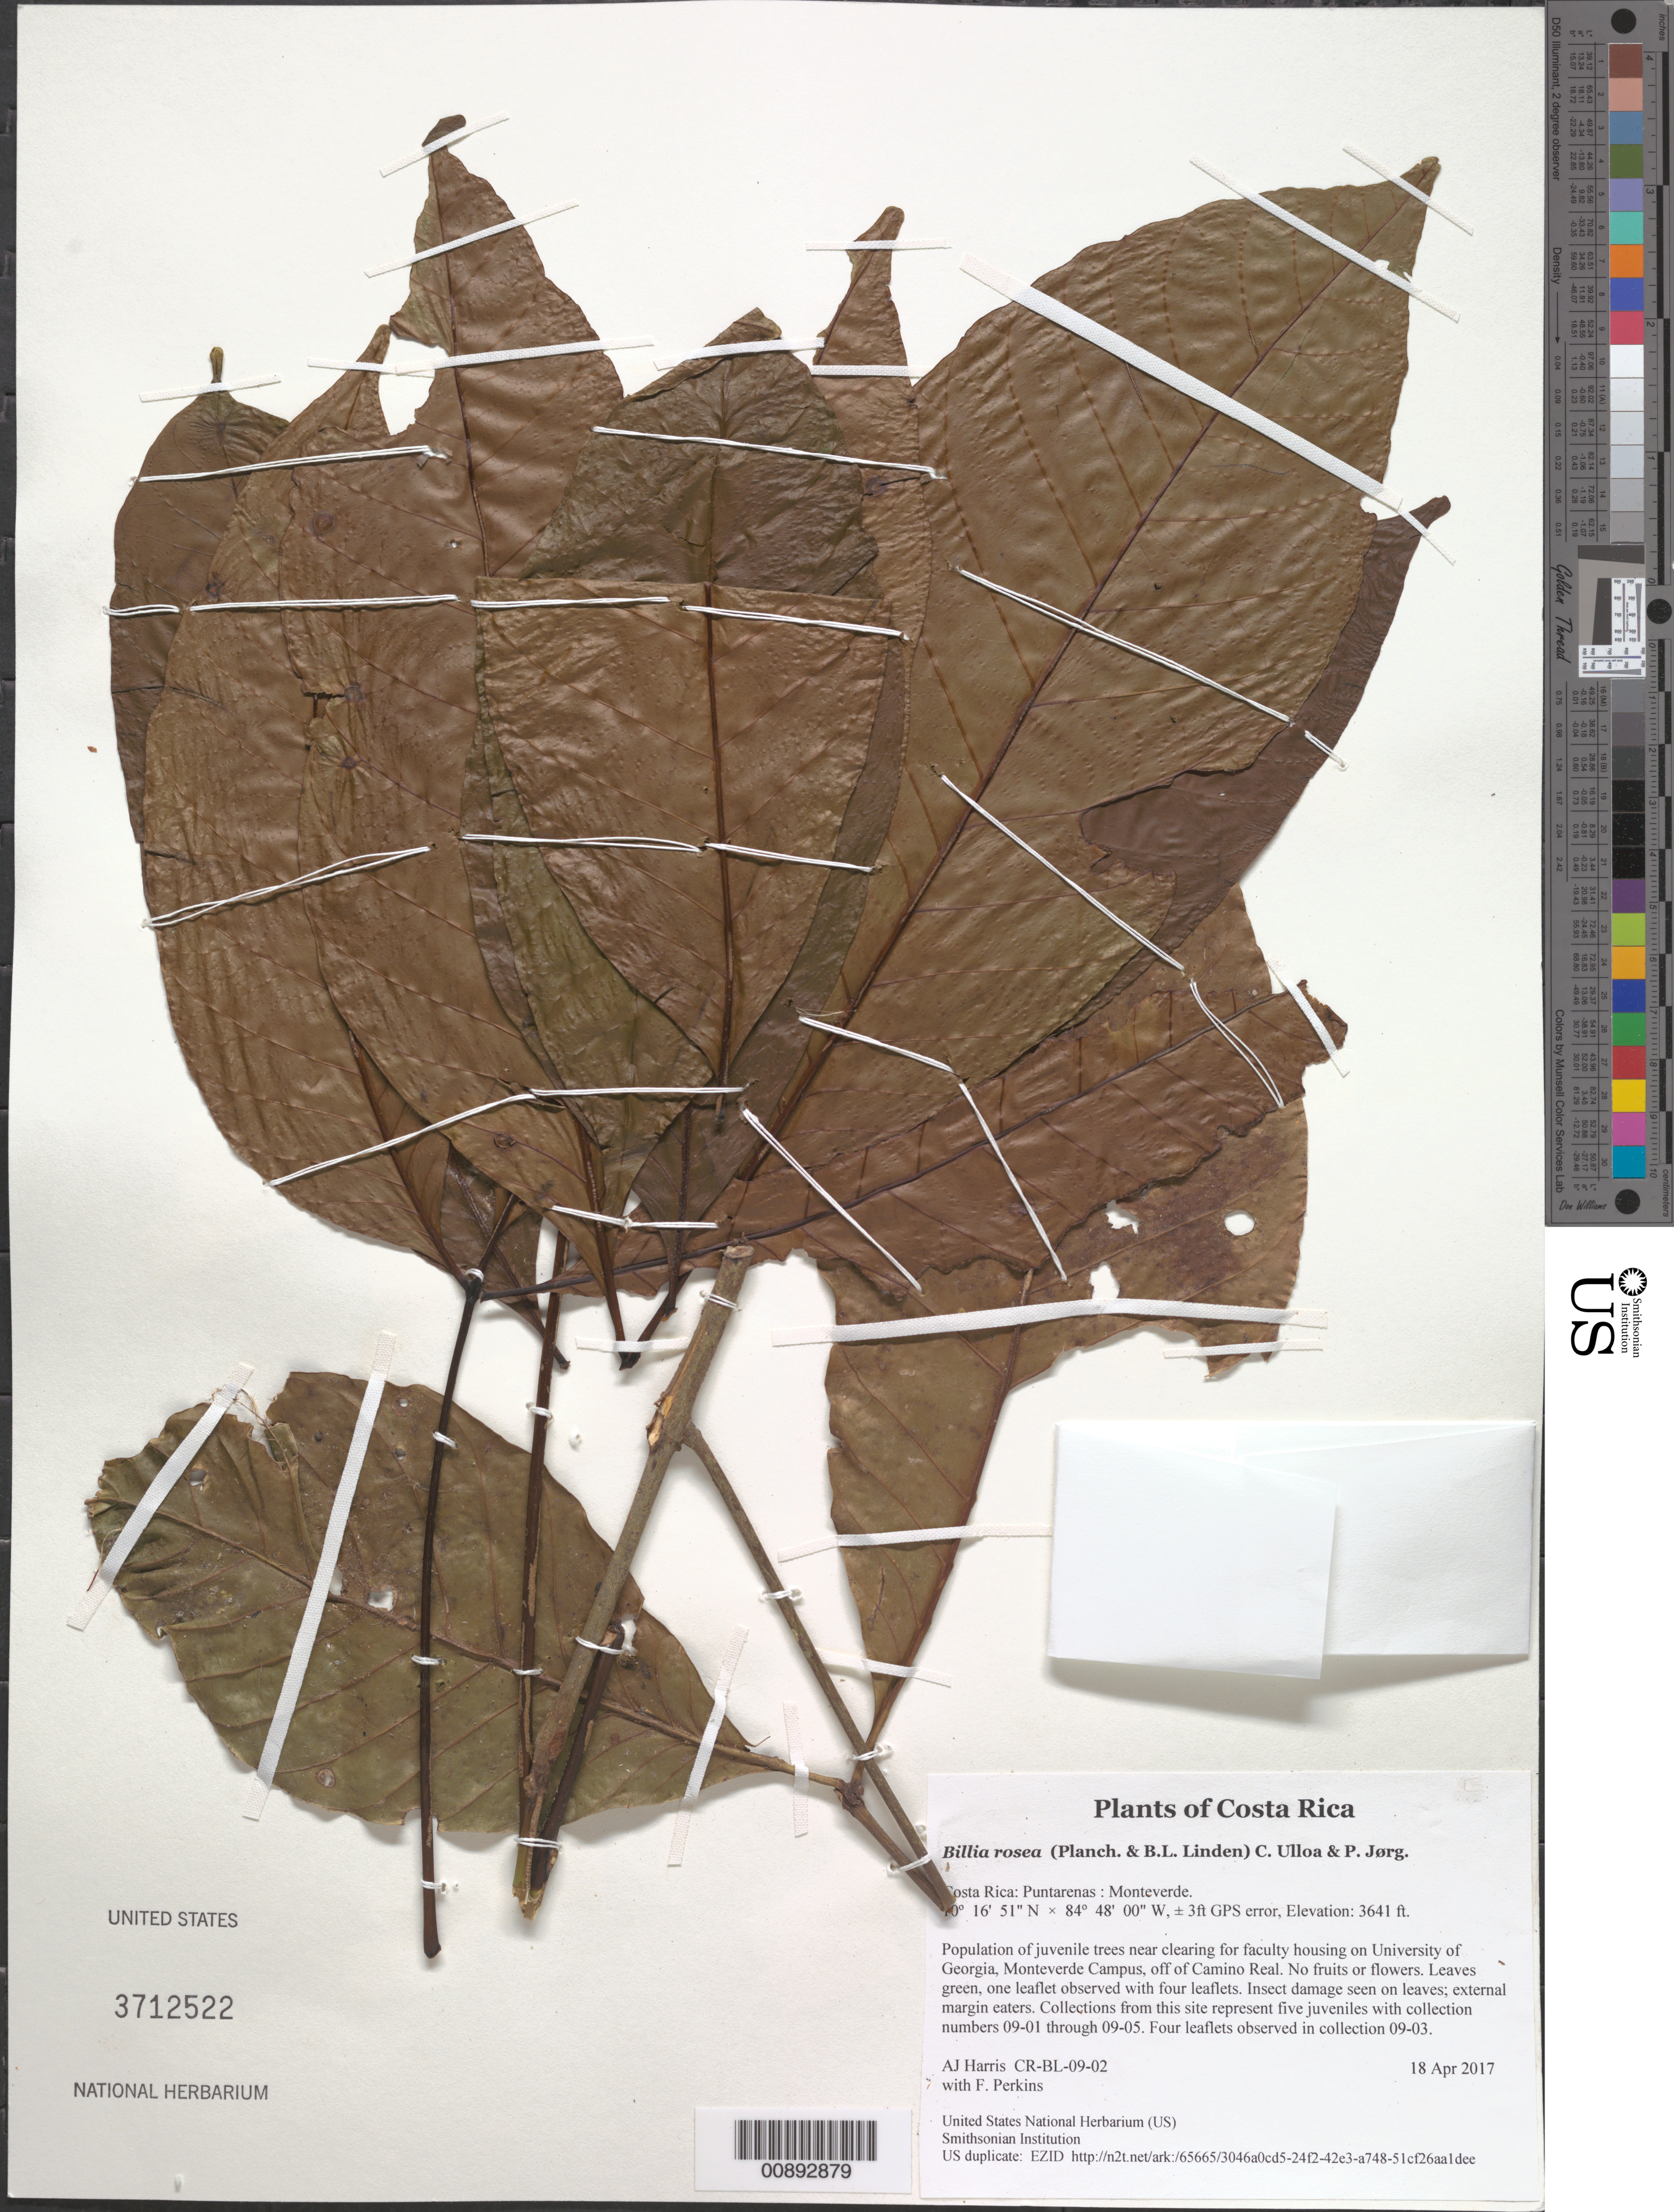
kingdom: Plantae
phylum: Tracheophyta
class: Magnoliopsida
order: Sapindales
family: Sapindaceae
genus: Billia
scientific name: Billia rosea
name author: (Planch. & Linden) C. Ulloa & P.M. Jørg.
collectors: A. J. Harris & F. Perkins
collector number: CR-BL-09-02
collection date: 2017-04-18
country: Costa Rica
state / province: Puntarenas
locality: Monteverde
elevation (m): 1110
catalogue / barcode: US 3712522